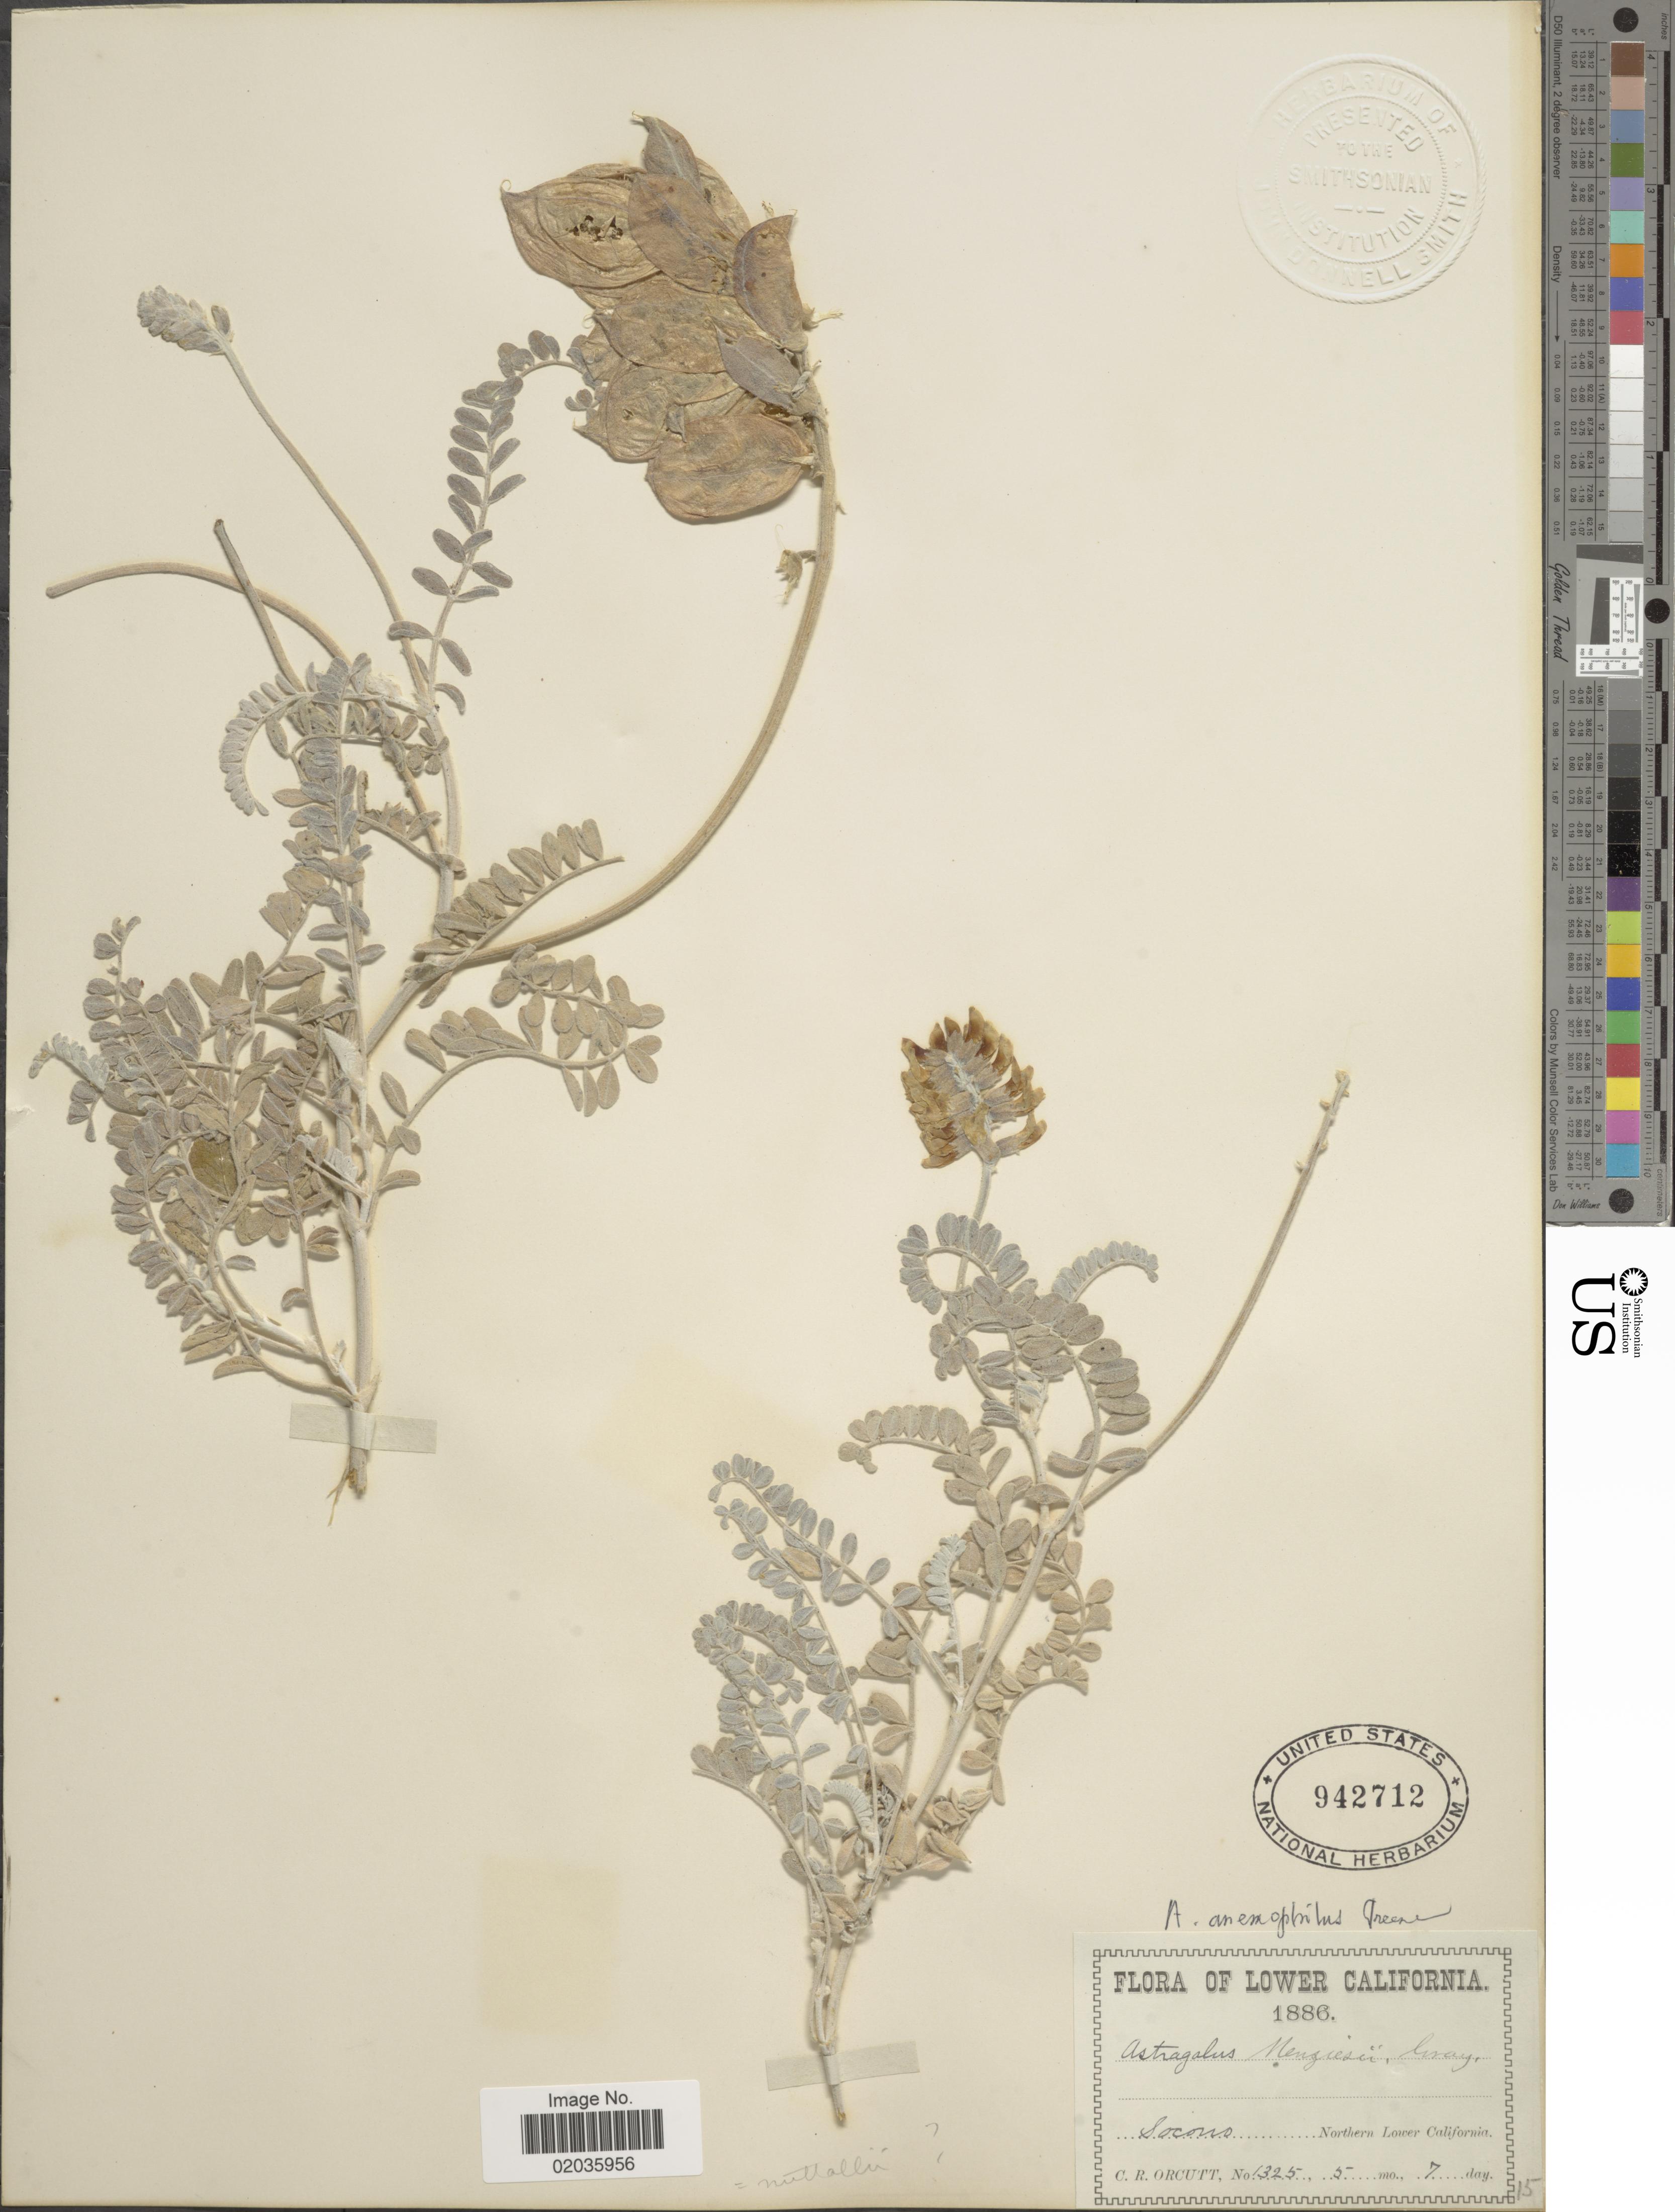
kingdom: Plantae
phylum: Tracheophyta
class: Magnoliopsida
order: Fabales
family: Fabaceae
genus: Astragalus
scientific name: Astragalus anemophilus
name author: Greene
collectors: C. R. Orcutt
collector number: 1325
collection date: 1886-05-07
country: Mexico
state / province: Baja California Norte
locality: Socorro, Northern Lower California.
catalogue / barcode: US 942712